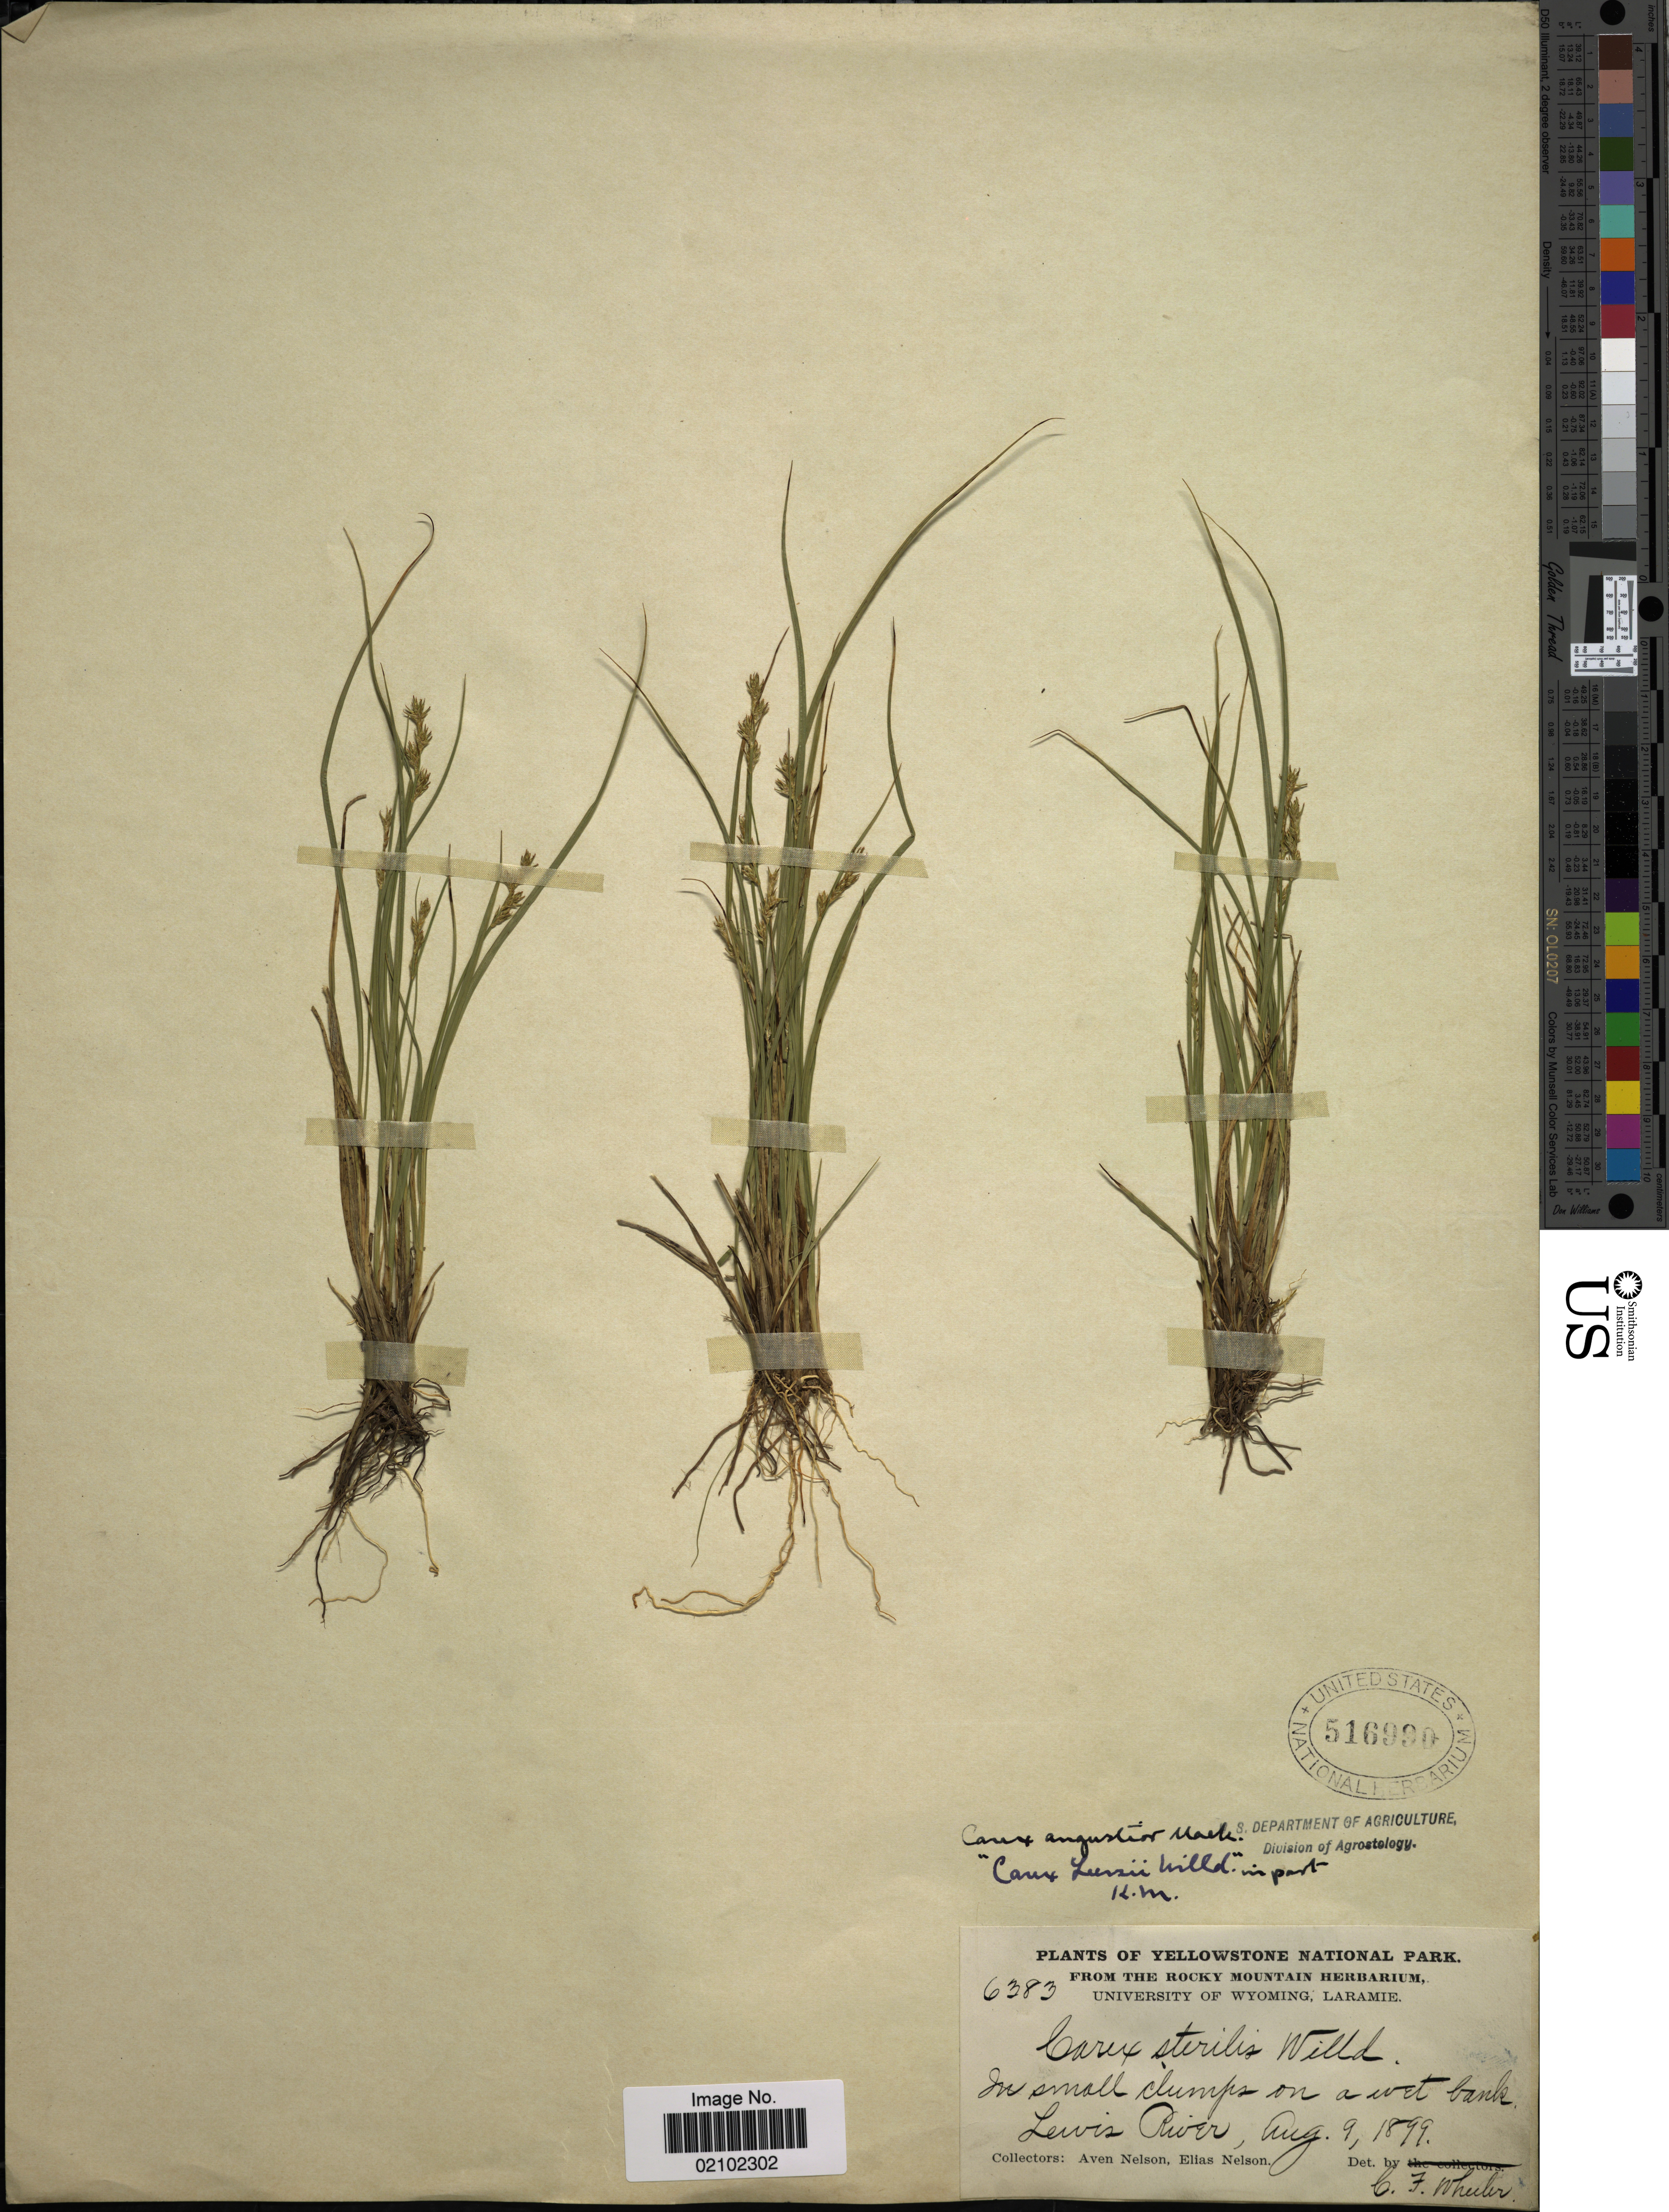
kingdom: Plantae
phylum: Tracheophyta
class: Liliopsida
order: Poales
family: Cyperaceae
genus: Carex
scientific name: Carex echinata subsp. echinata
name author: Murray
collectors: A. Nelson & E. Nelson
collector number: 6383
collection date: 1899-08-09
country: United States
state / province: Wyoming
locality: Yellowstone National Park, Lewis River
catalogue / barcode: US 516990